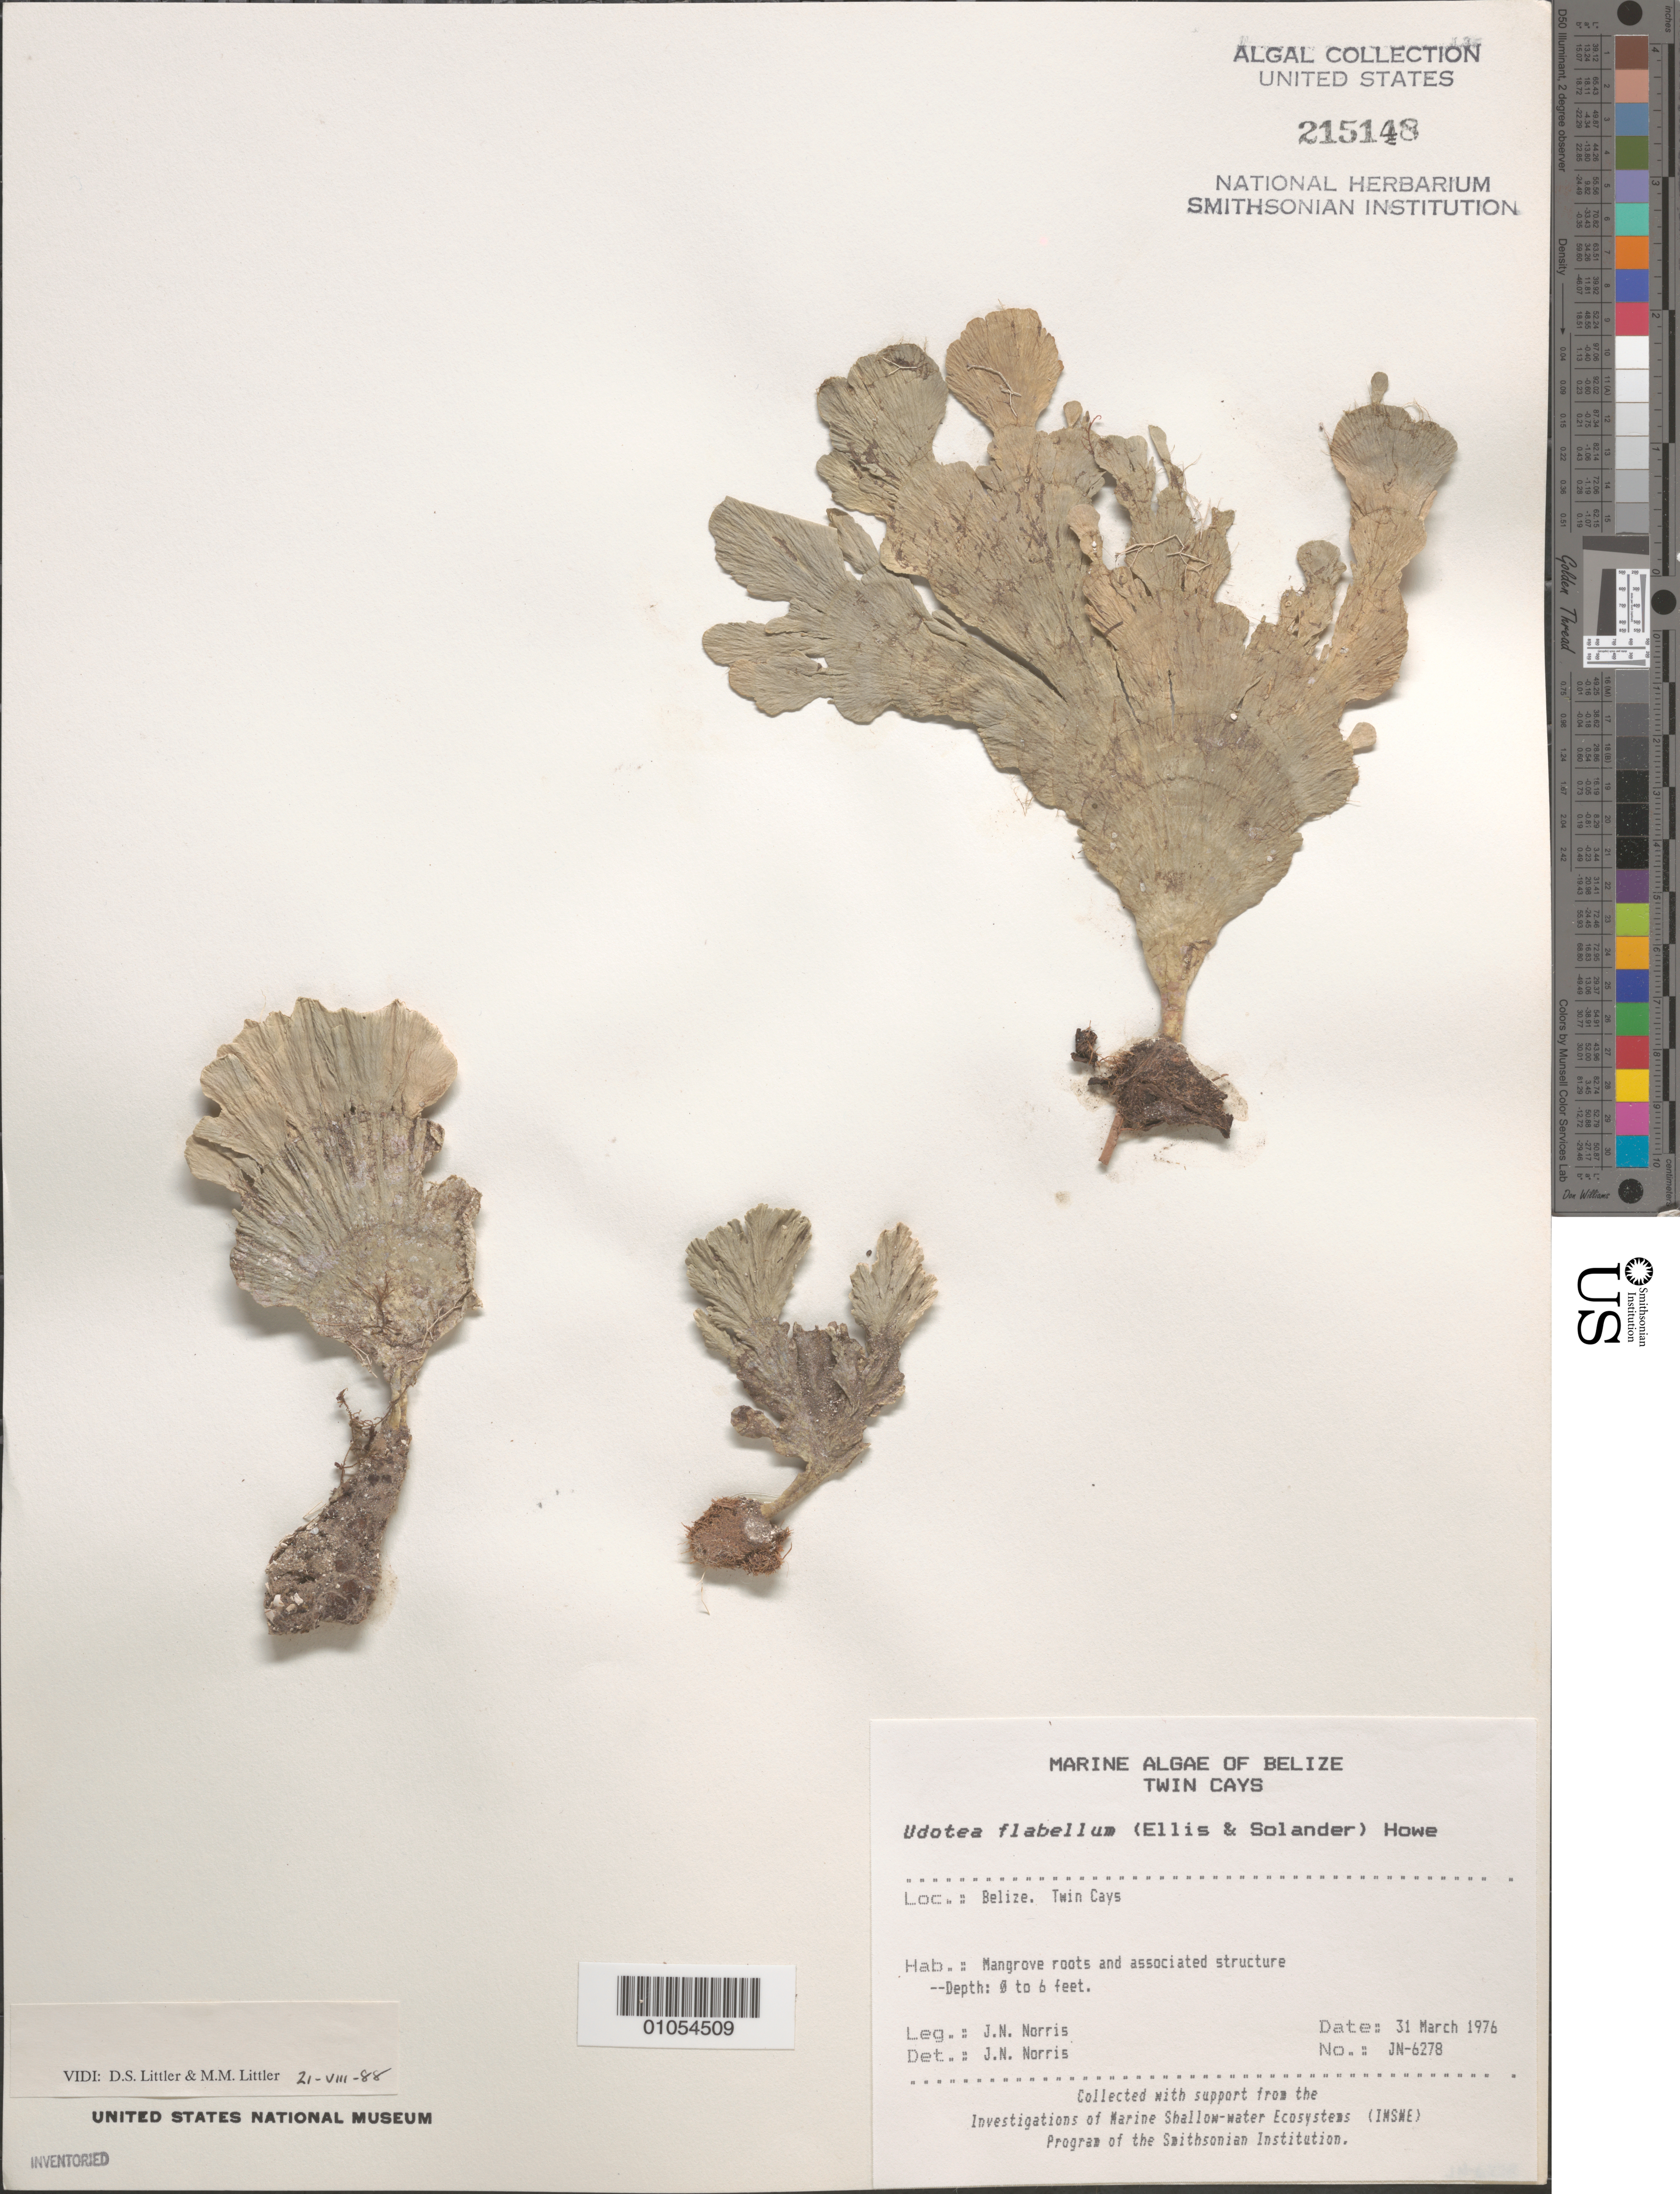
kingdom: Plantae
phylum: Chlorophyta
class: Ulvophyceae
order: Bryopsidales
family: Udoteaceae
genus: Udotea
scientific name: Udotea flabellum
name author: (J. Ellis & Sol.) M. Howe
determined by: Norris, James N.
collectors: J. N. Norris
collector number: JN-6278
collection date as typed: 31 Mar 1976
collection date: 1976-03-31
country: Belize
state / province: Stann Creek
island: Twin Cays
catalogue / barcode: US 215148